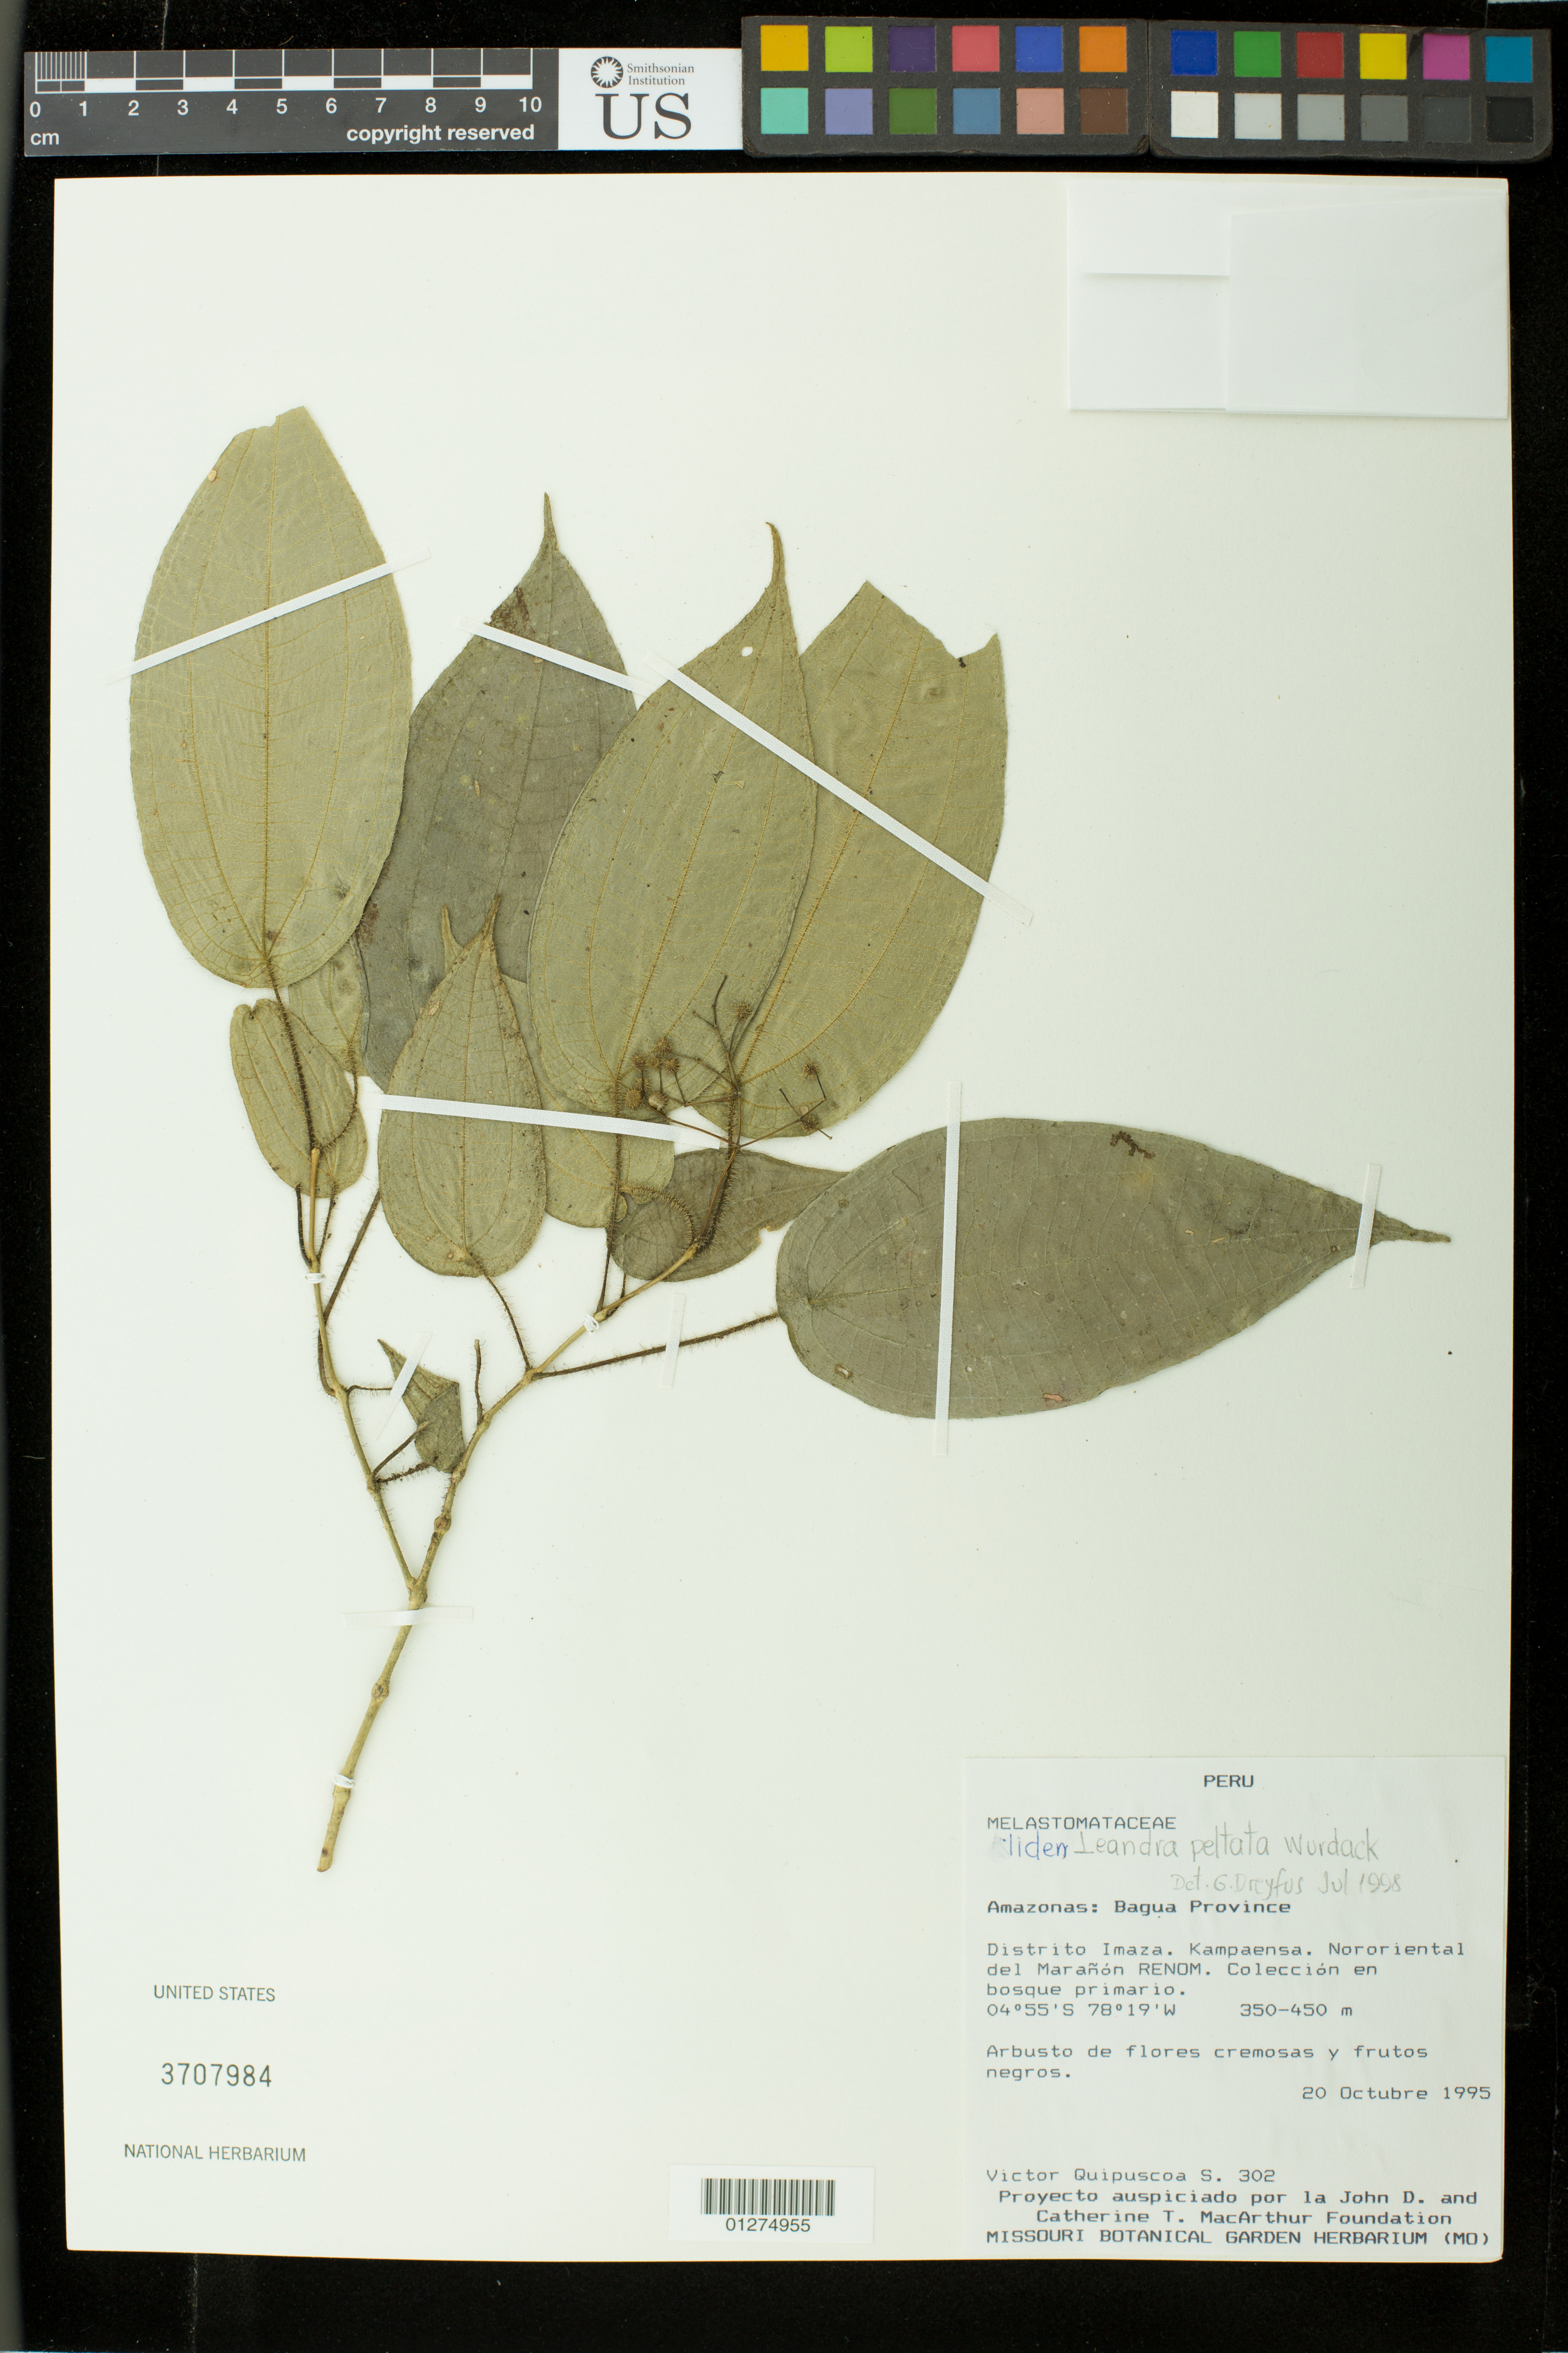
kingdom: Plantae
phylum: Tracheophyta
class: Magnoliopsida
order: Myrtales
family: Melastomataceae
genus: Leandra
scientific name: Leandra peltata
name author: Wurdack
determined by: Dreyfus, G.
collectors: V. Quipuscoa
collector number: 302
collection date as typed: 20 Oct 1995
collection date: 1995-10-20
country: Peru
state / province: Amazonas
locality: Prov. Bagua, dtto. Imaza. Kampaensa, nororiental del Marañón RENOM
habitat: bosque primario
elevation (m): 350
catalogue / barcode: US 3707984